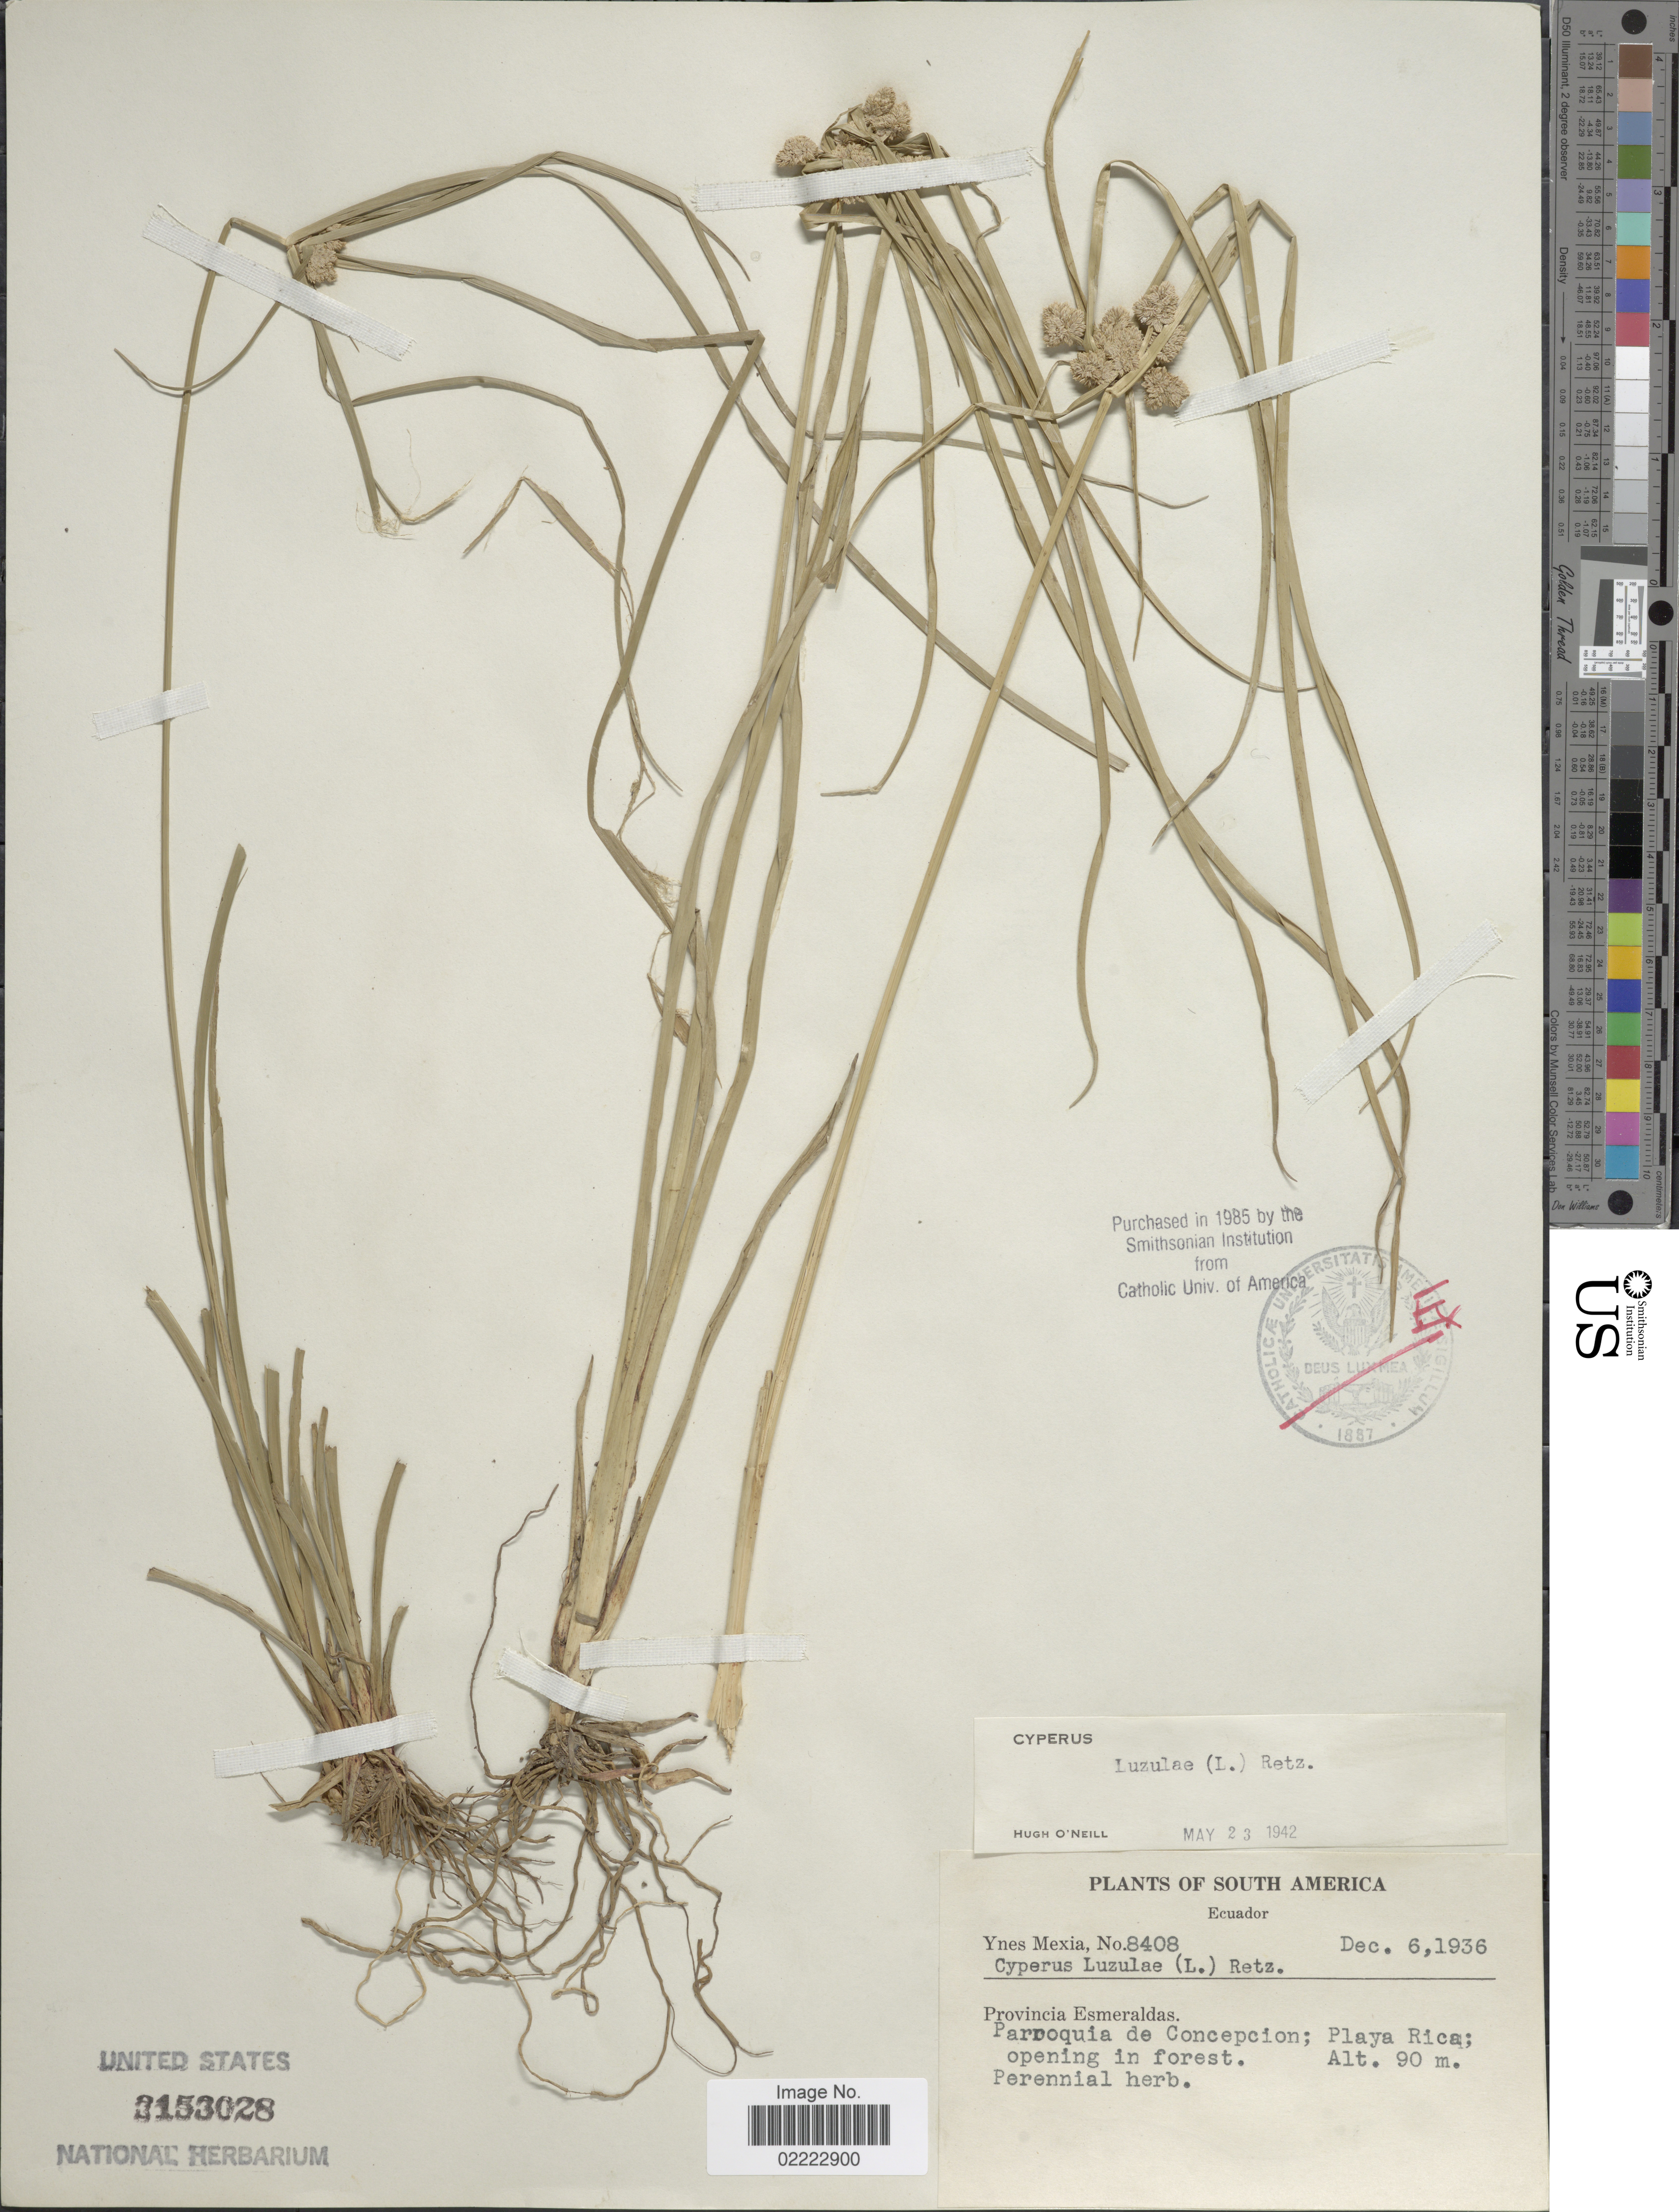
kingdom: Plantae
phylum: Tracheophyta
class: Liliopsida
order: Poales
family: Cyperaceae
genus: Cyperus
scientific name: Cyperus luzulae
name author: (L.) Rottb. ex Retz.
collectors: Y. Mexia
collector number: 8408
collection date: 1936-12-06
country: Ecuador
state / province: Esmeraldas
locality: Provincia Esmeraldas. Parroquia de Concepcion; Playa Rica; opening in forest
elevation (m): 90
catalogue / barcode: US 3153028